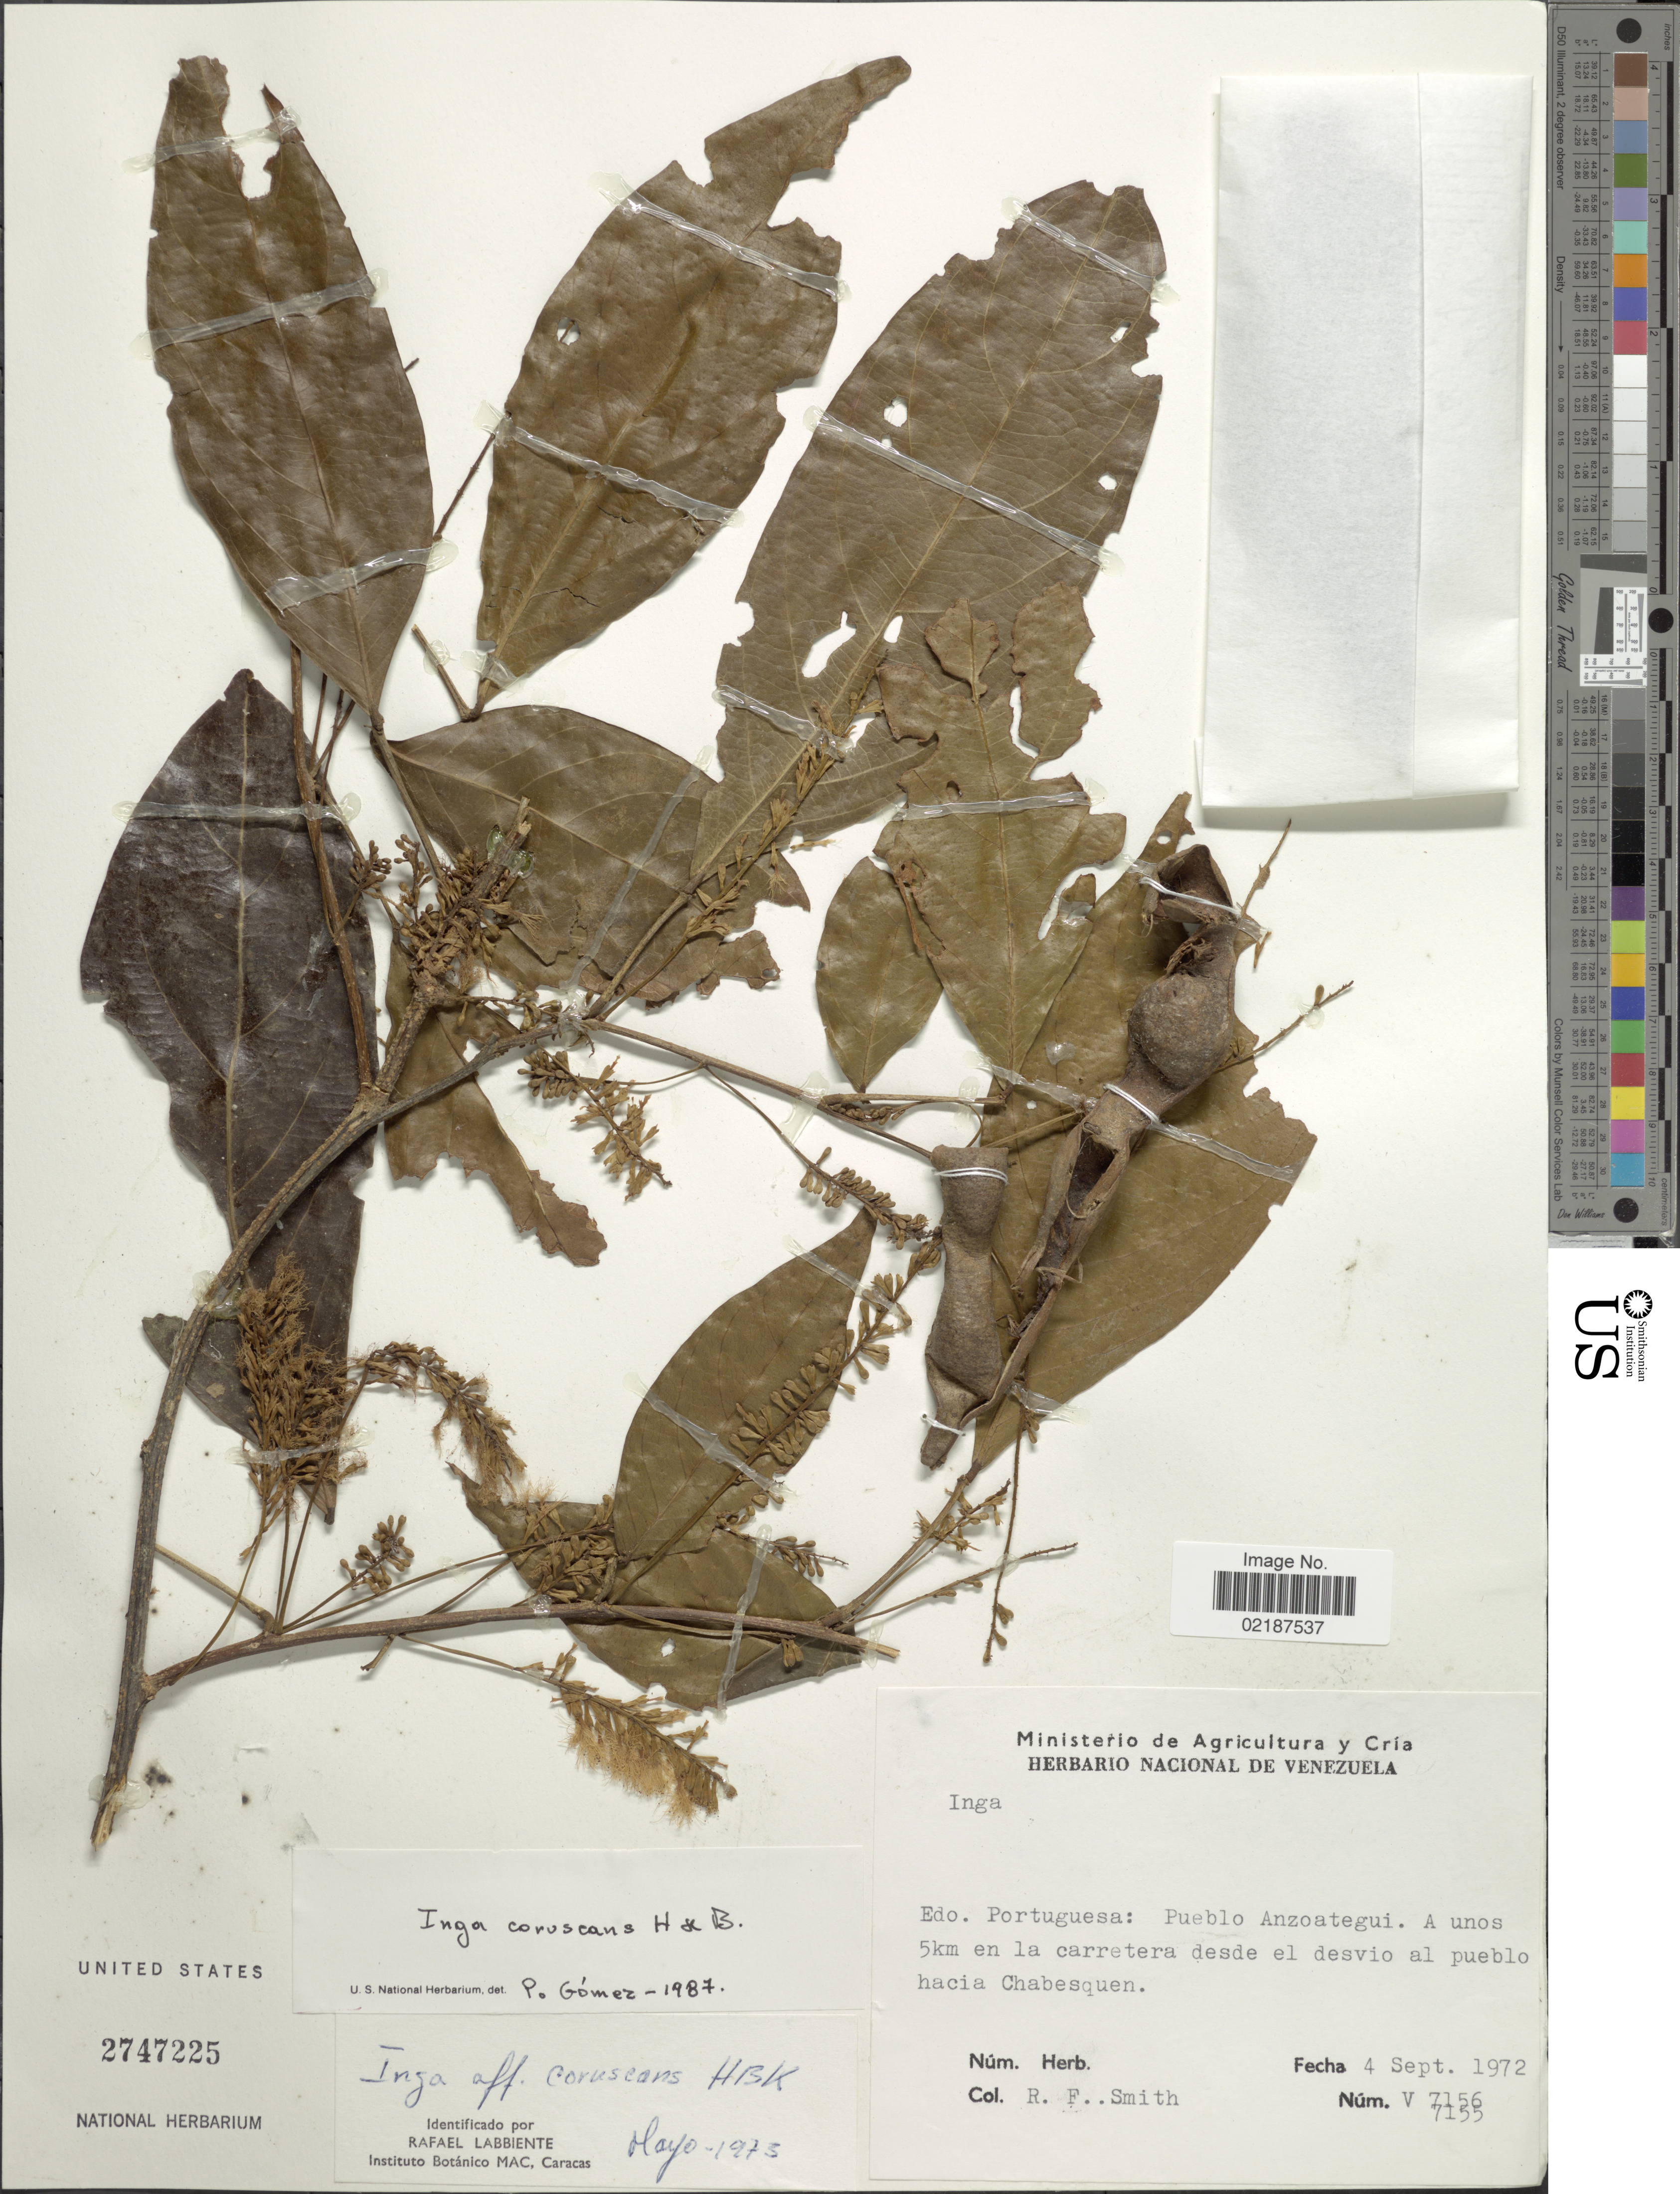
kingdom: Plantae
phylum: Tracheophyta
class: Magnoliopsida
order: Fabales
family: Fabaceae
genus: Inga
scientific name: Inga coruscans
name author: Humb. & Bonpl. ex Willd.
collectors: R. F. Smith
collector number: V7156/7155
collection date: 1972-09-04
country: Venezuela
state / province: Portuguesa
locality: Edo. Portuguesa: Pueblo Anzoategui. A unos 5km en la carretera desde el desvio al pueblo hacia Chabesquen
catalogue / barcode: US 2747225